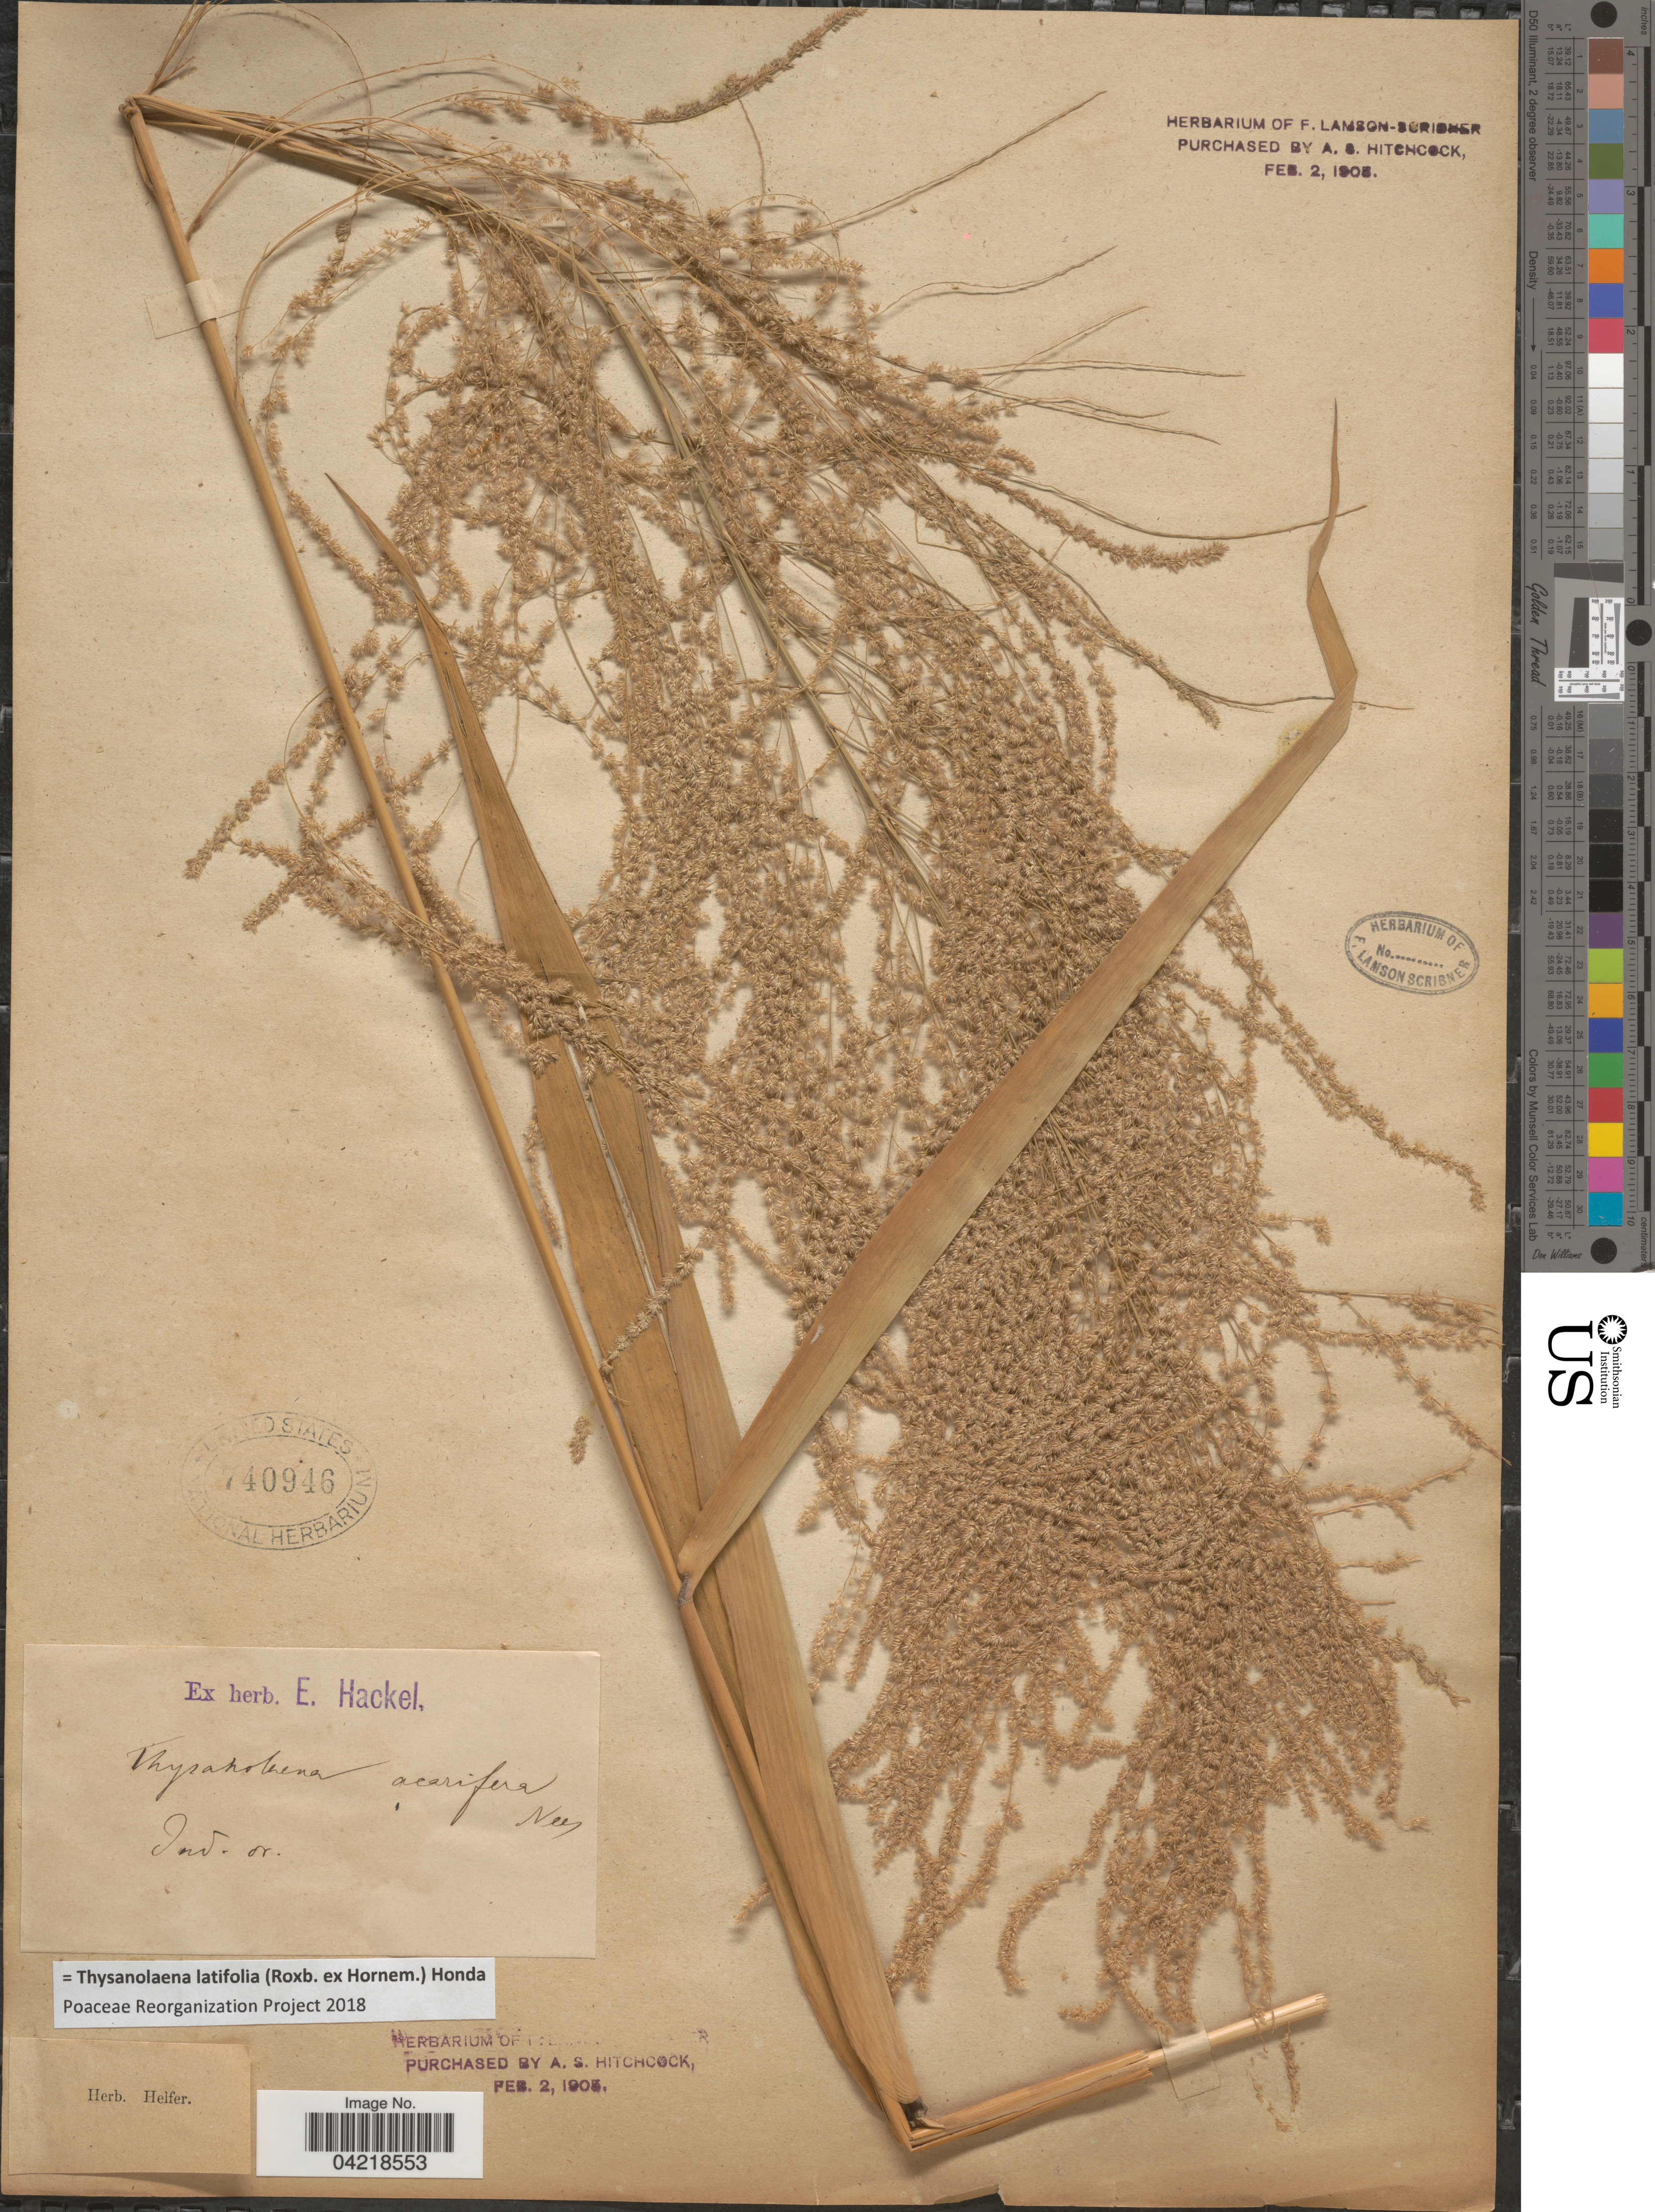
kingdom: Plantae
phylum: Tracheophyta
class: Liliopsida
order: Poales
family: Poaceae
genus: Thysanolaena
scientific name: Thysanolaena latifolia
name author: (Roxb. ex Hornem.) Honda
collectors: ex herb. E. Hackel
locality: Ind. or.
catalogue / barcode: US 740946